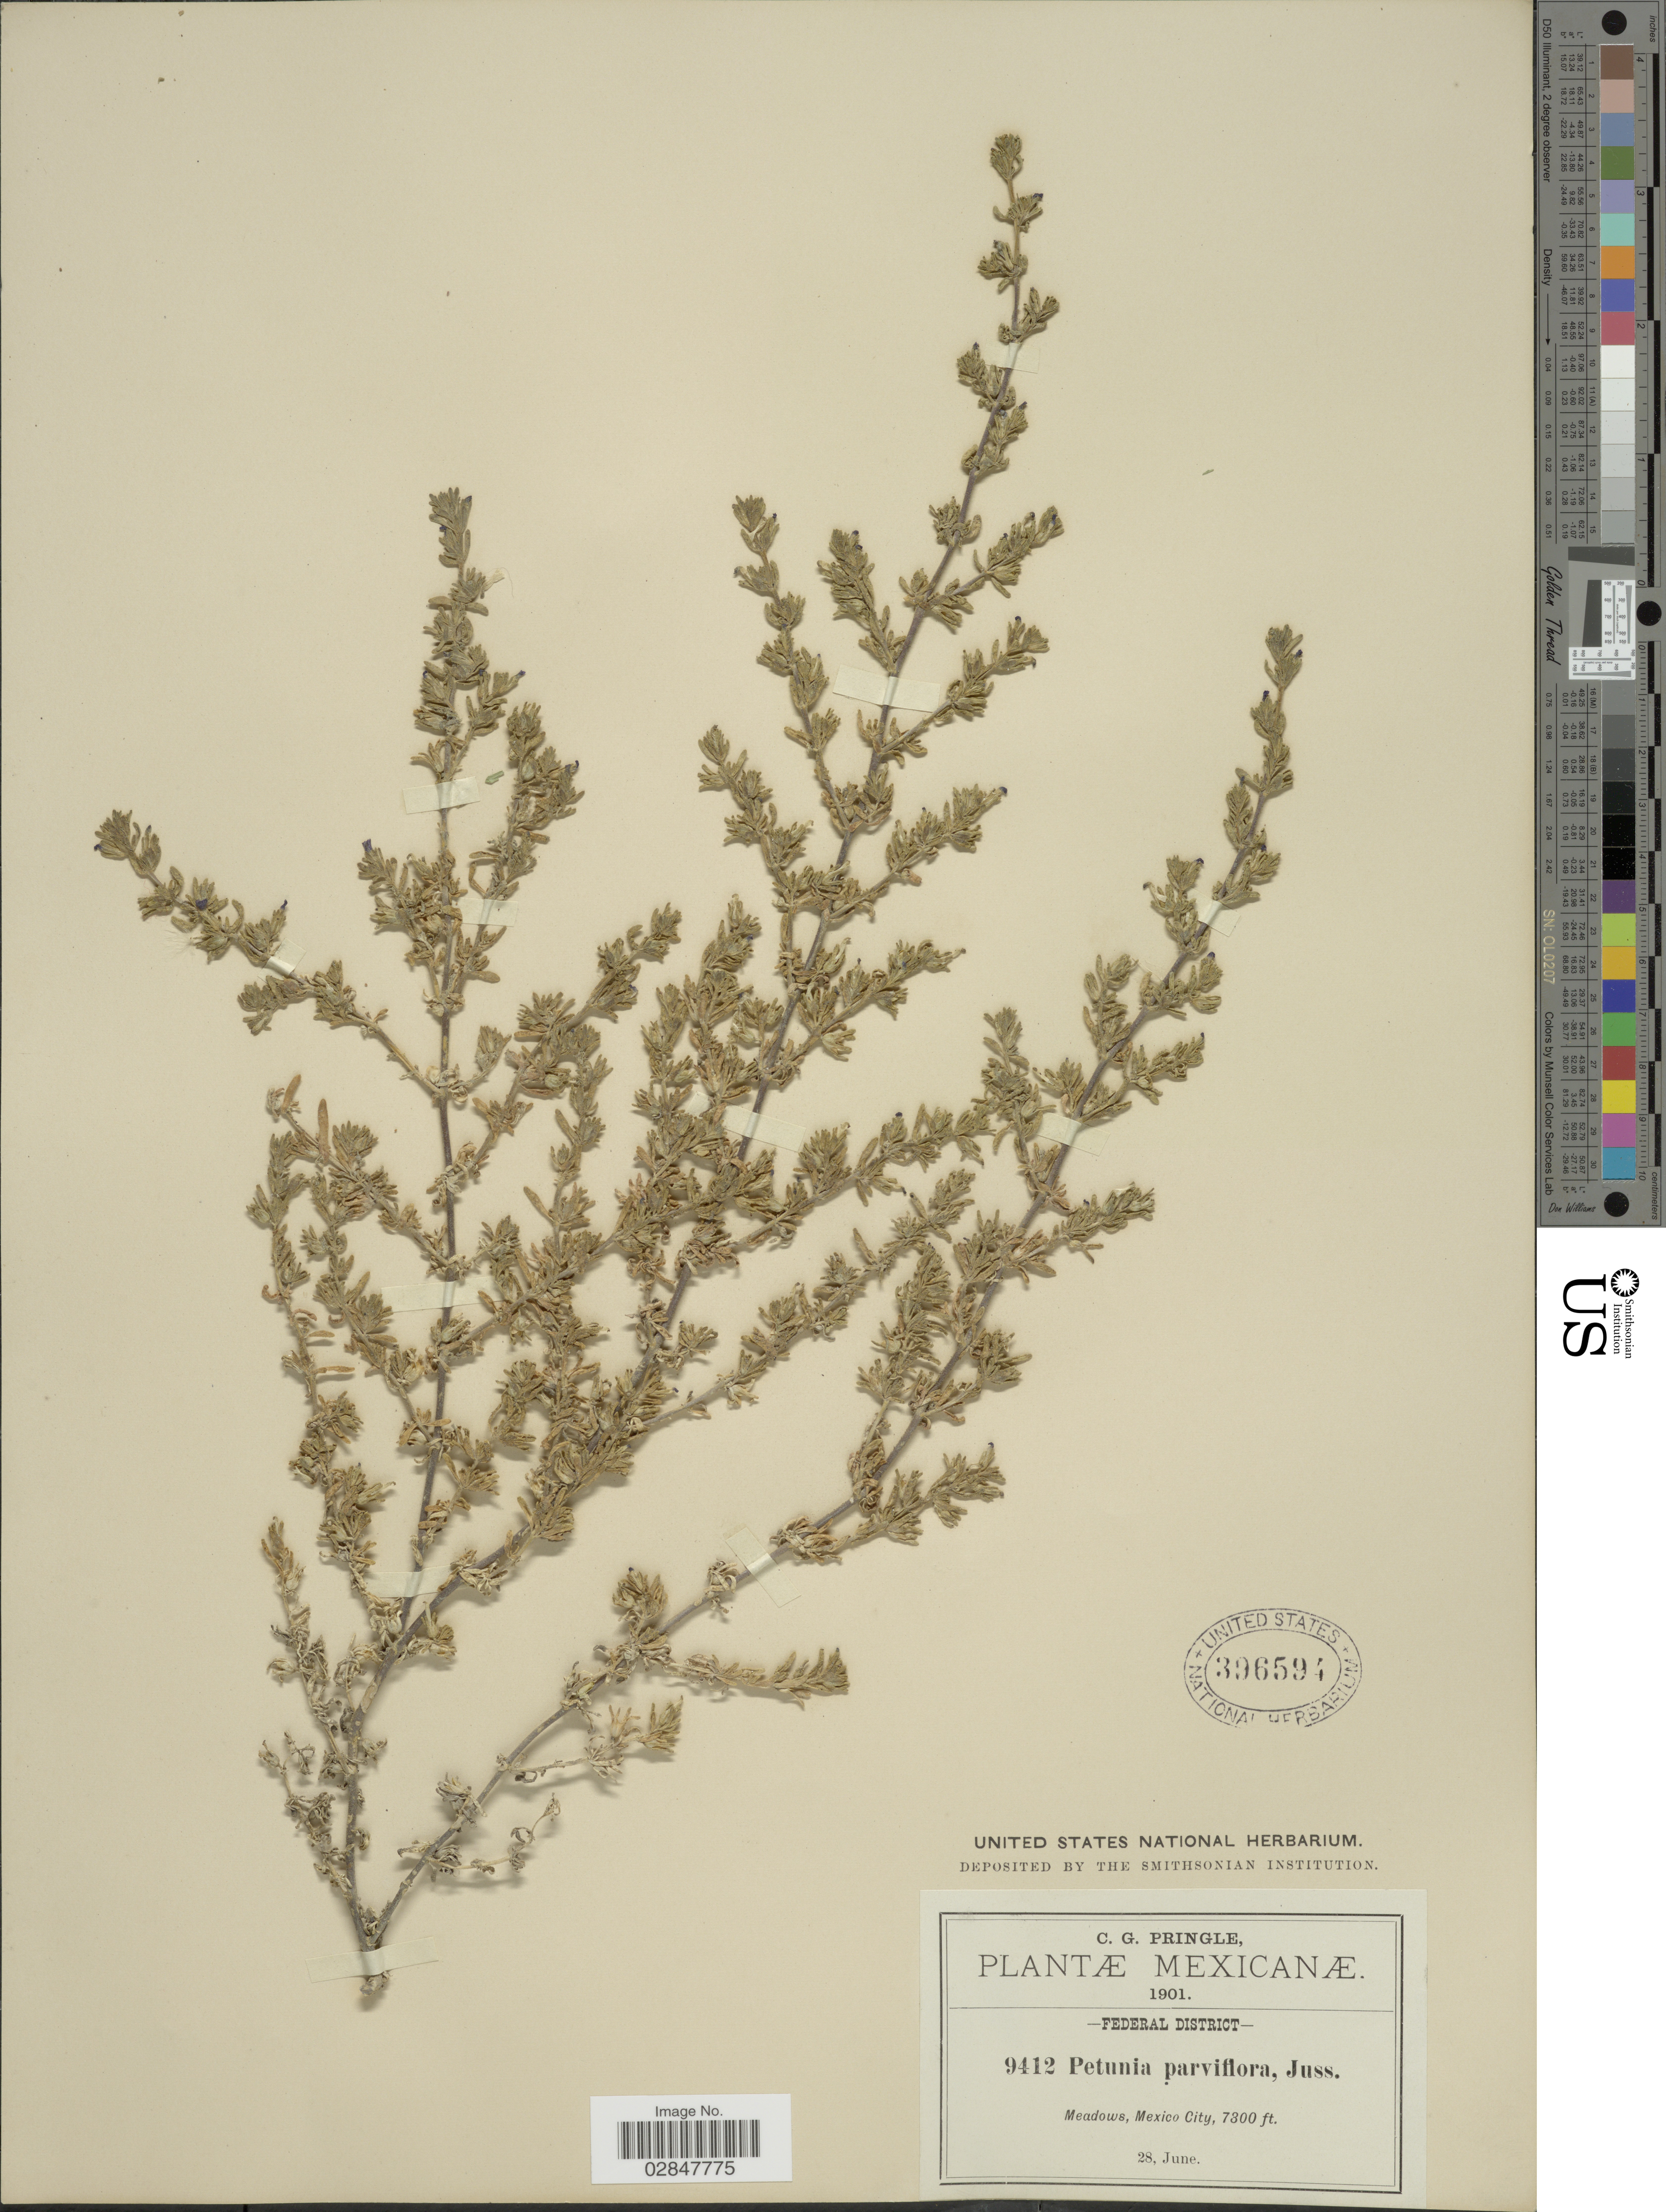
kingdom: Plantae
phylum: Tracheophyta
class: Magnoliopsida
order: Solanales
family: Solanaceae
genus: Petunia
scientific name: Petunia parviflora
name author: Juss.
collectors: C. G. Pringle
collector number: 9412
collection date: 1901-06-28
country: Mexico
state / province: Distrito Federal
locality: Federal District, Meadows, Mexico City.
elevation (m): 2225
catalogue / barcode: US 396594